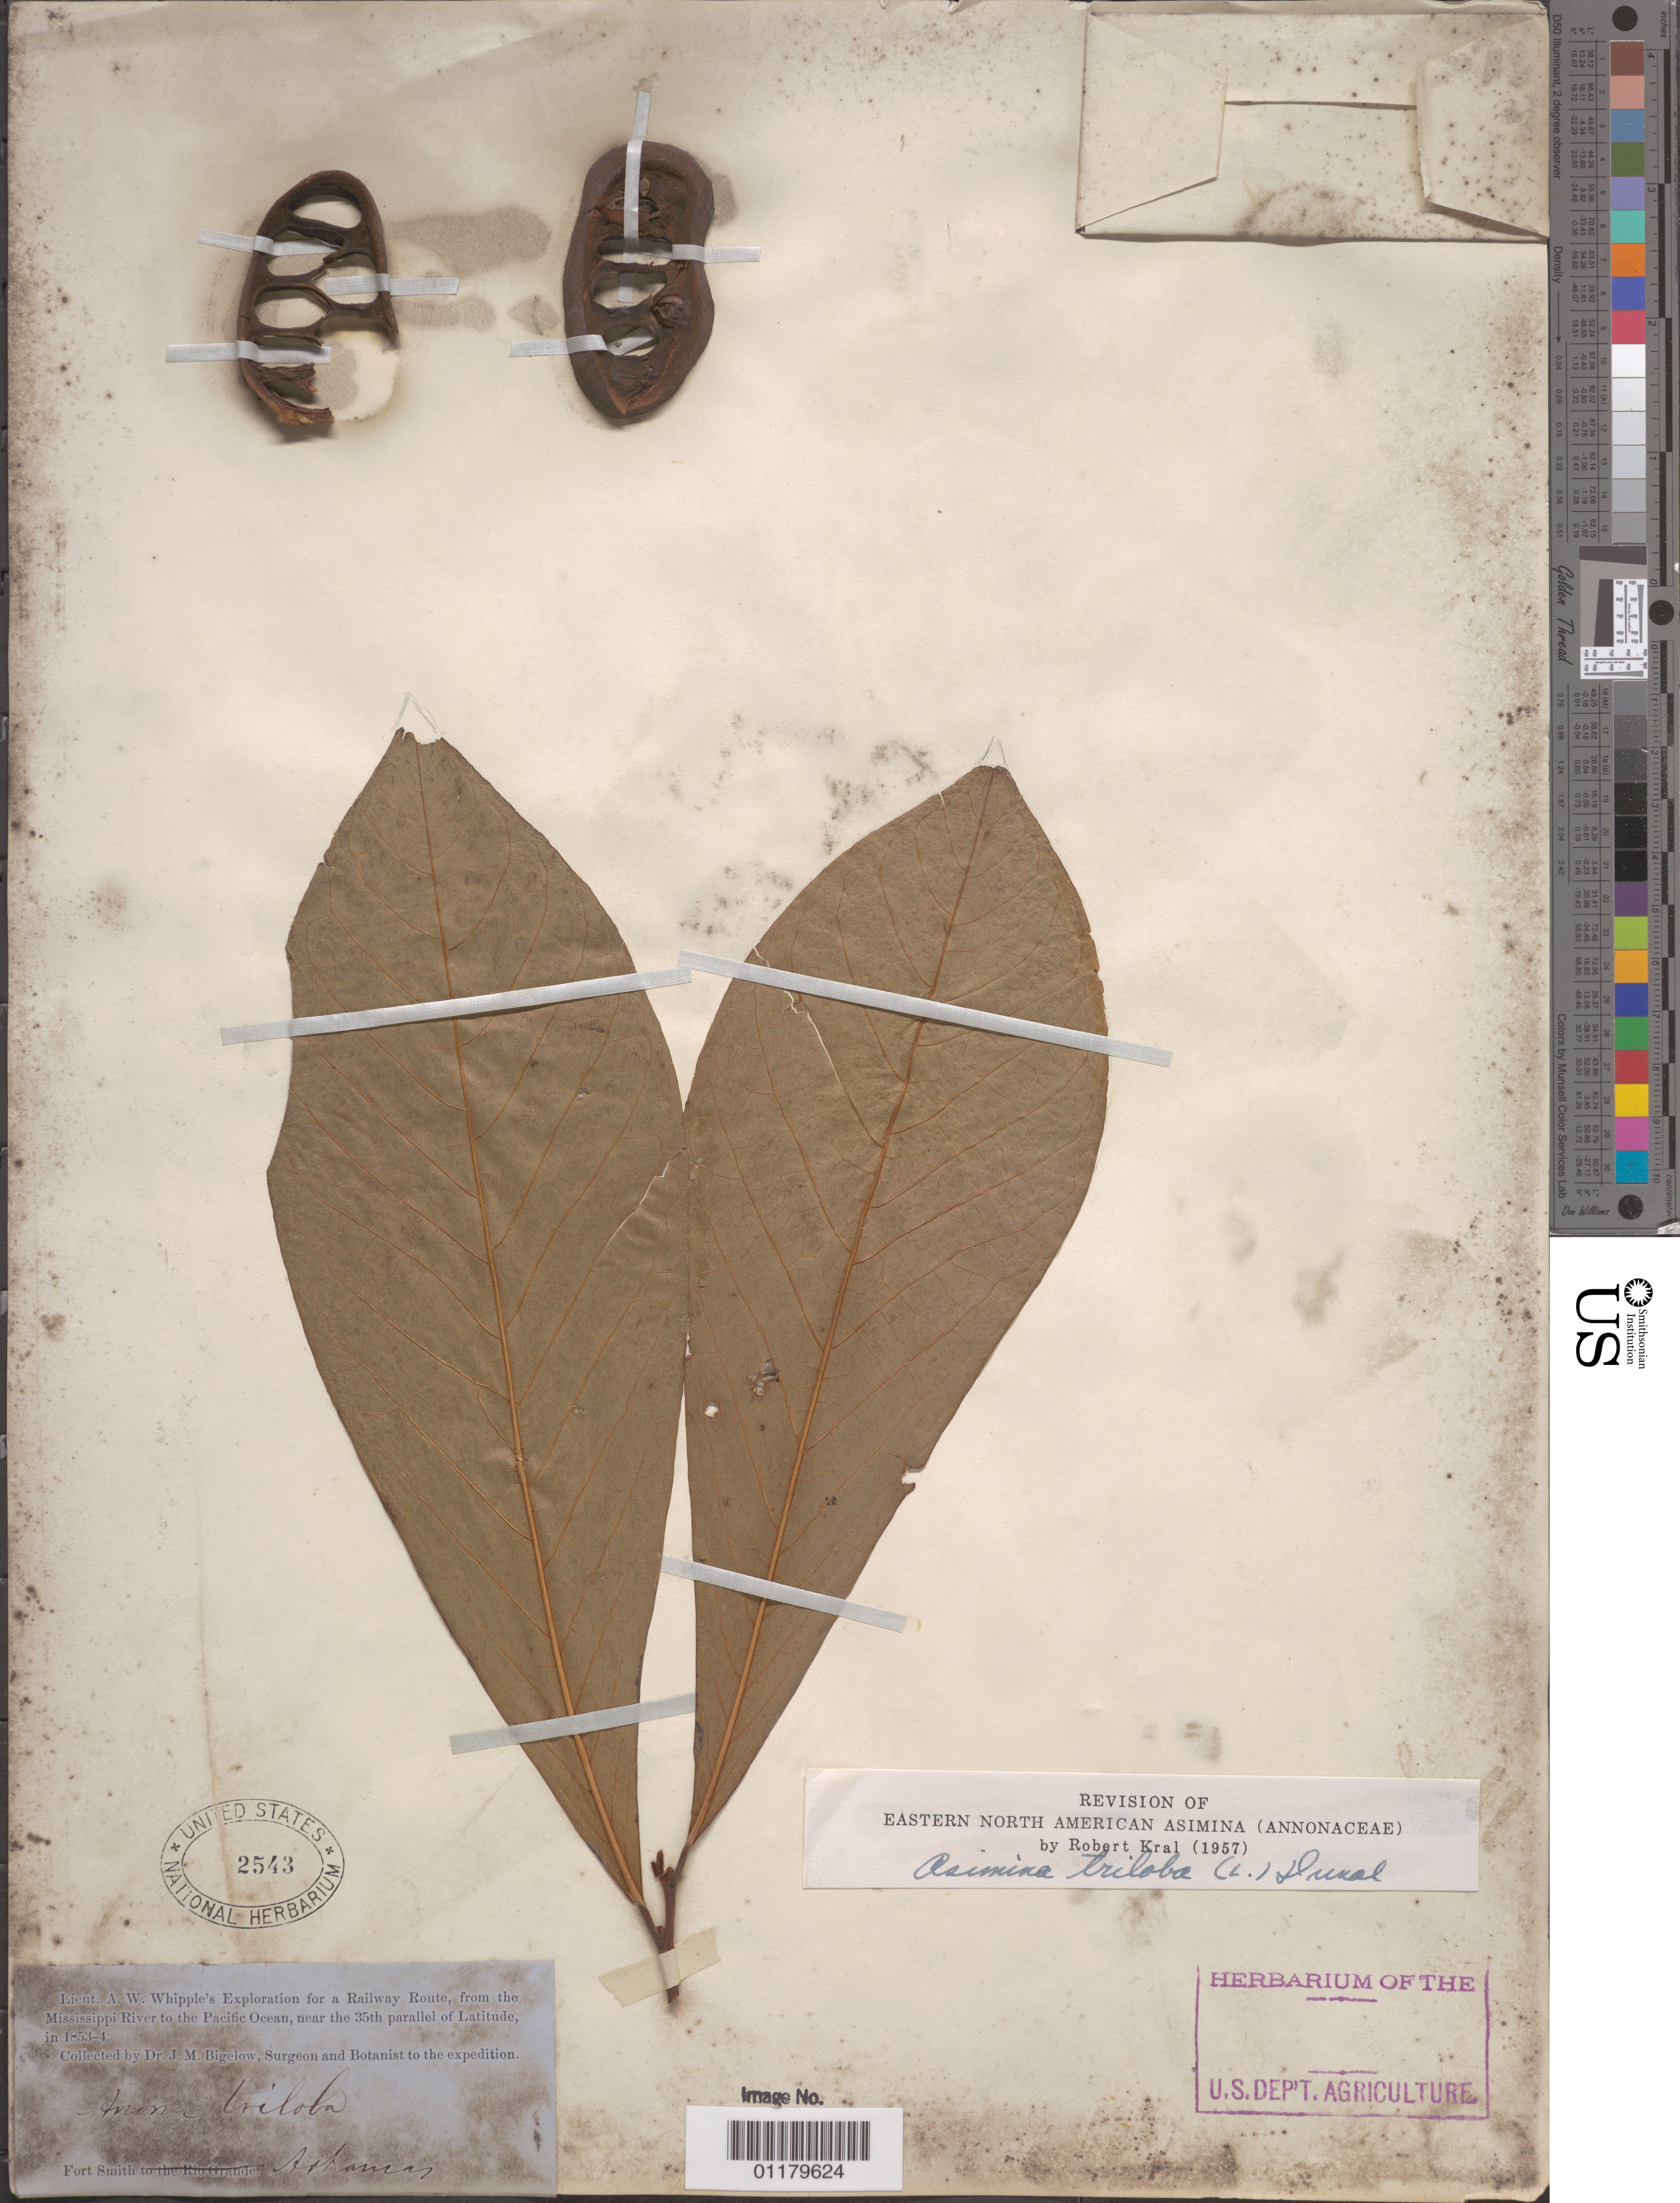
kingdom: Plantae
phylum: Tracheophyta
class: Magnoliopsida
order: Magnoliales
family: Annonaceae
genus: Asimina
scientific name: Asimina triloba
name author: (L.) Dunal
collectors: J. M. Bigelow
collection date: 1853/1854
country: United States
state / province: Arkansas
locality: Fort Smith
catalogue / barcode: US 2543